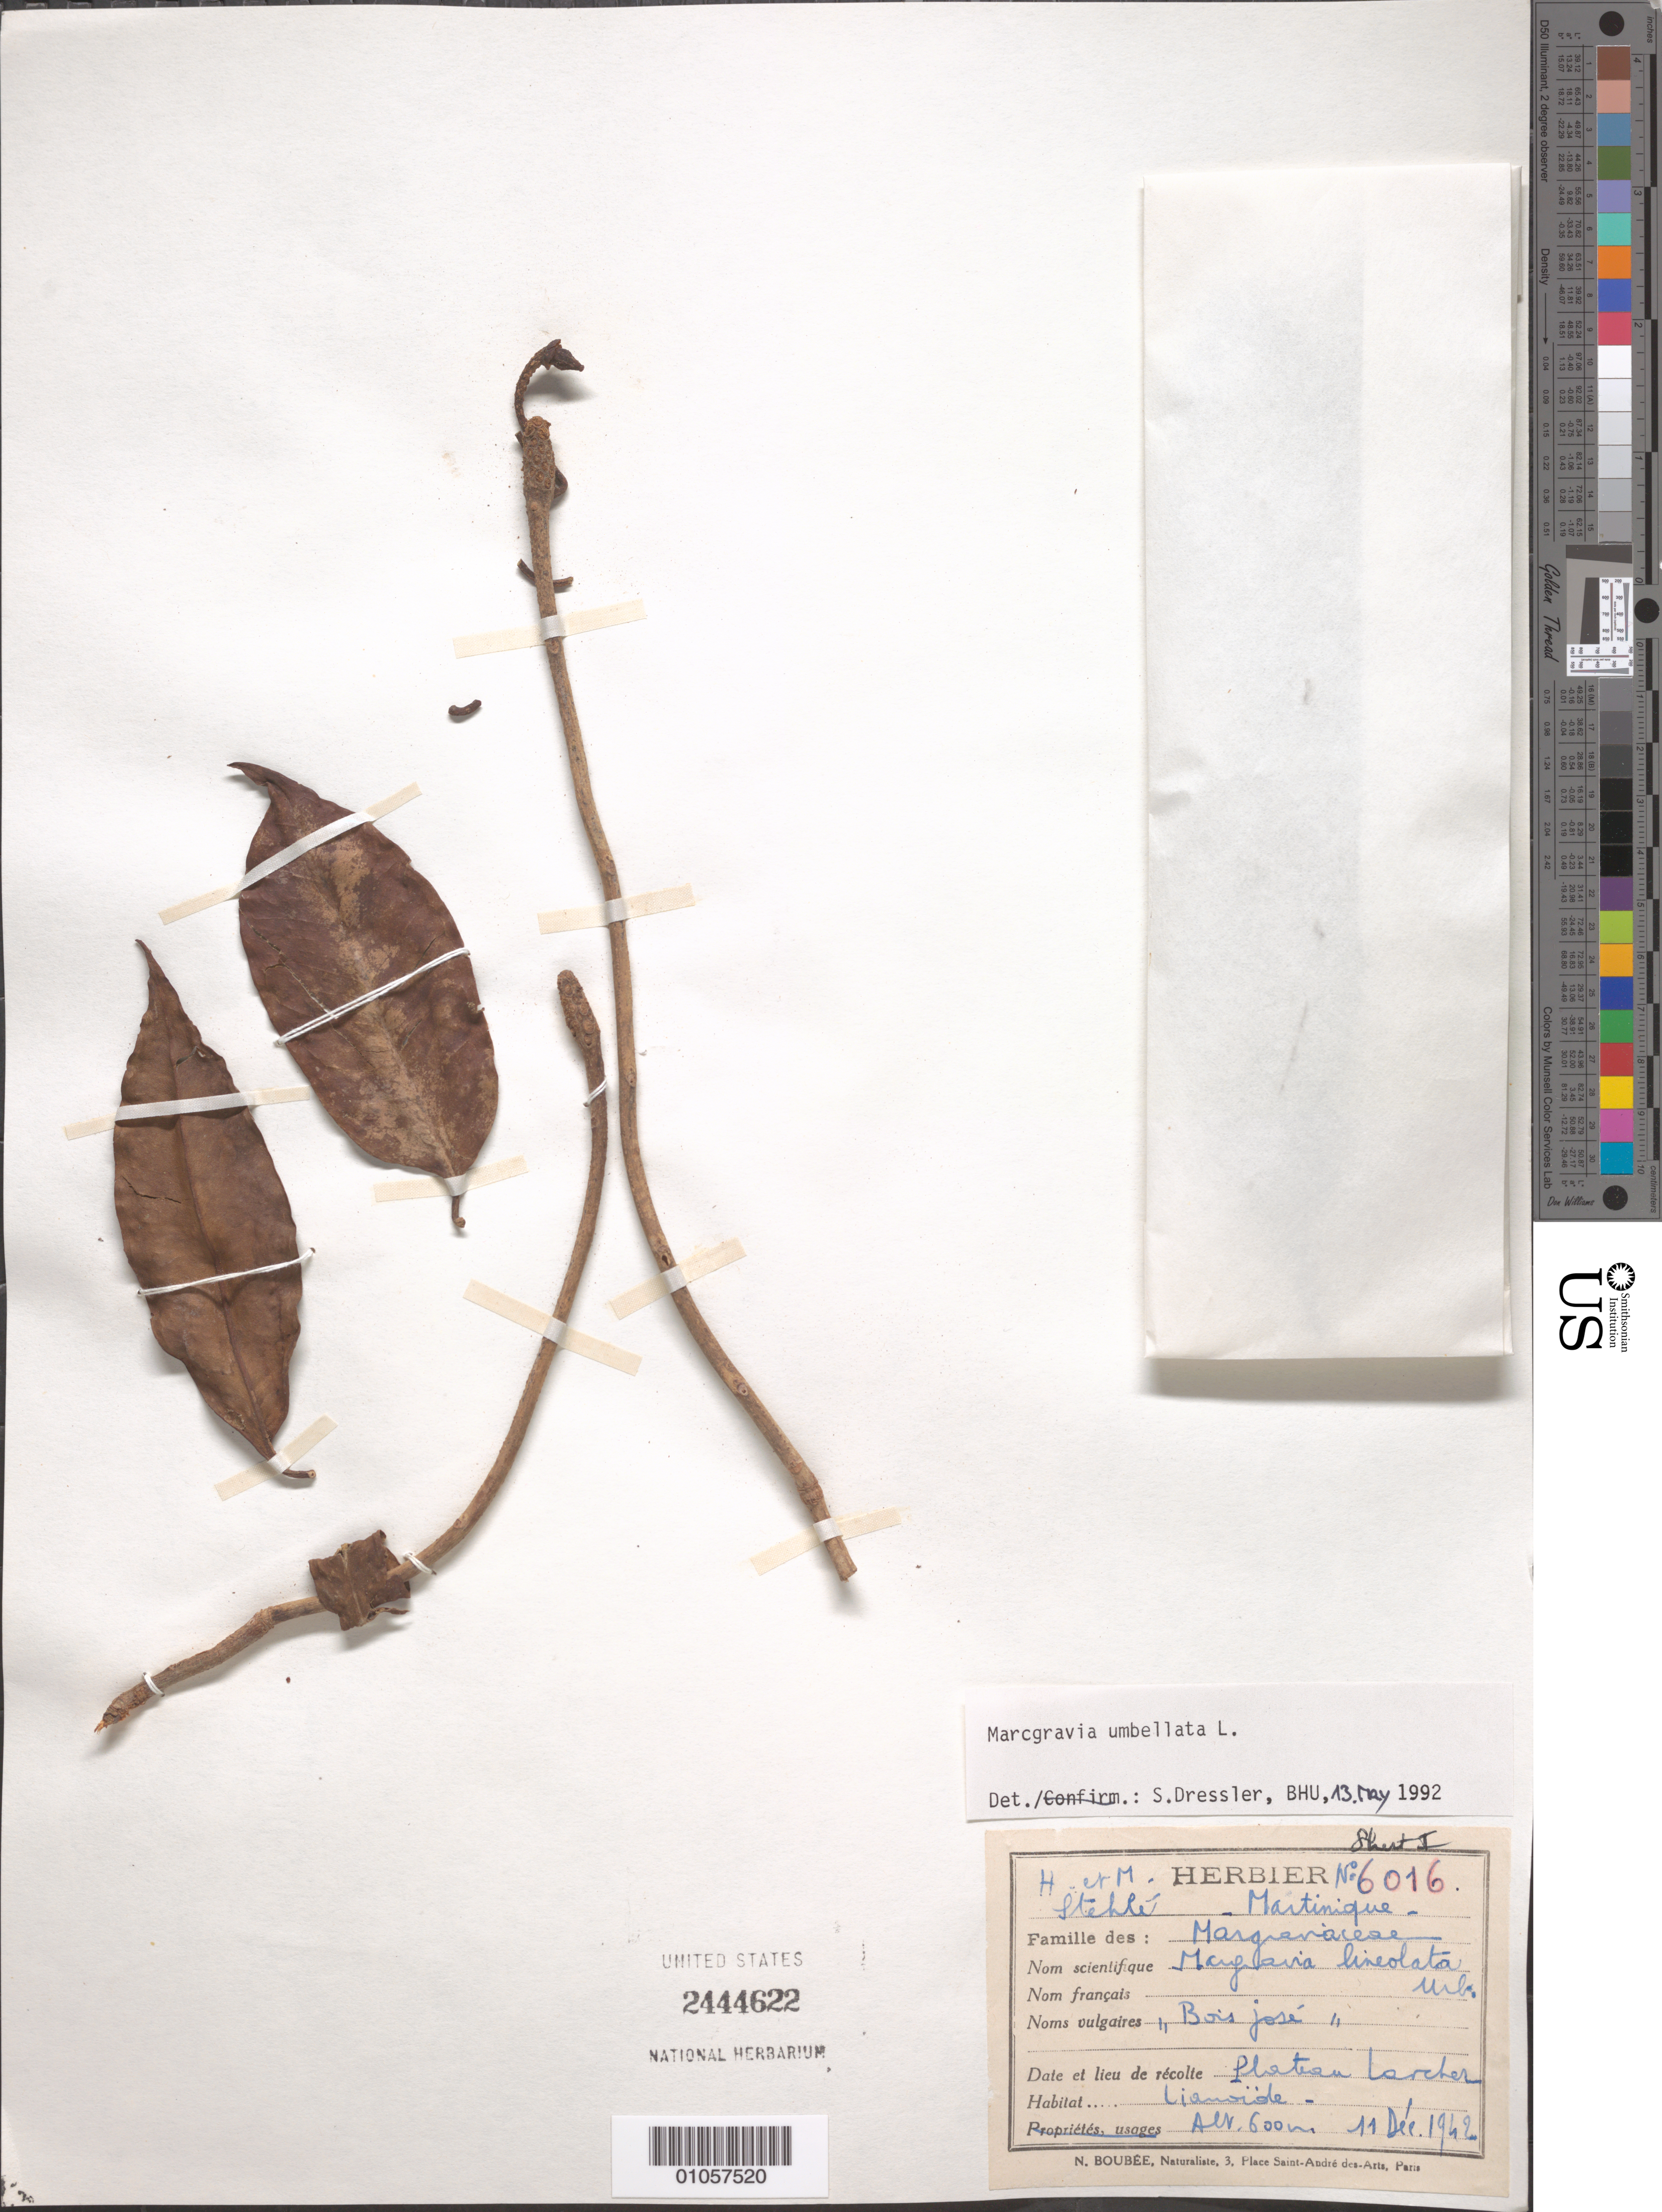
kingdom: Plantae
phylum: Tracheophyta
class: Magnoliopsida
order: Ericales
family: Marcgraviaceae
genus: Marcgravia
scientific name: Marcgravia umbellata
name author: L.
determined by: Dressler, S., (FR), Forschungsinstitut Und Naturmuseum Senckenberg (GERMANY)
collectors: H. Stehlé & M. Stehlé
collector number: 6016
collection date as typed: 11 Dec 1942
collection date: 1942-12-11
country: Martinique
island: Martinique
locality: Plateau Larcher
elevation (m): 600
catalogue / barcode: US 2444622